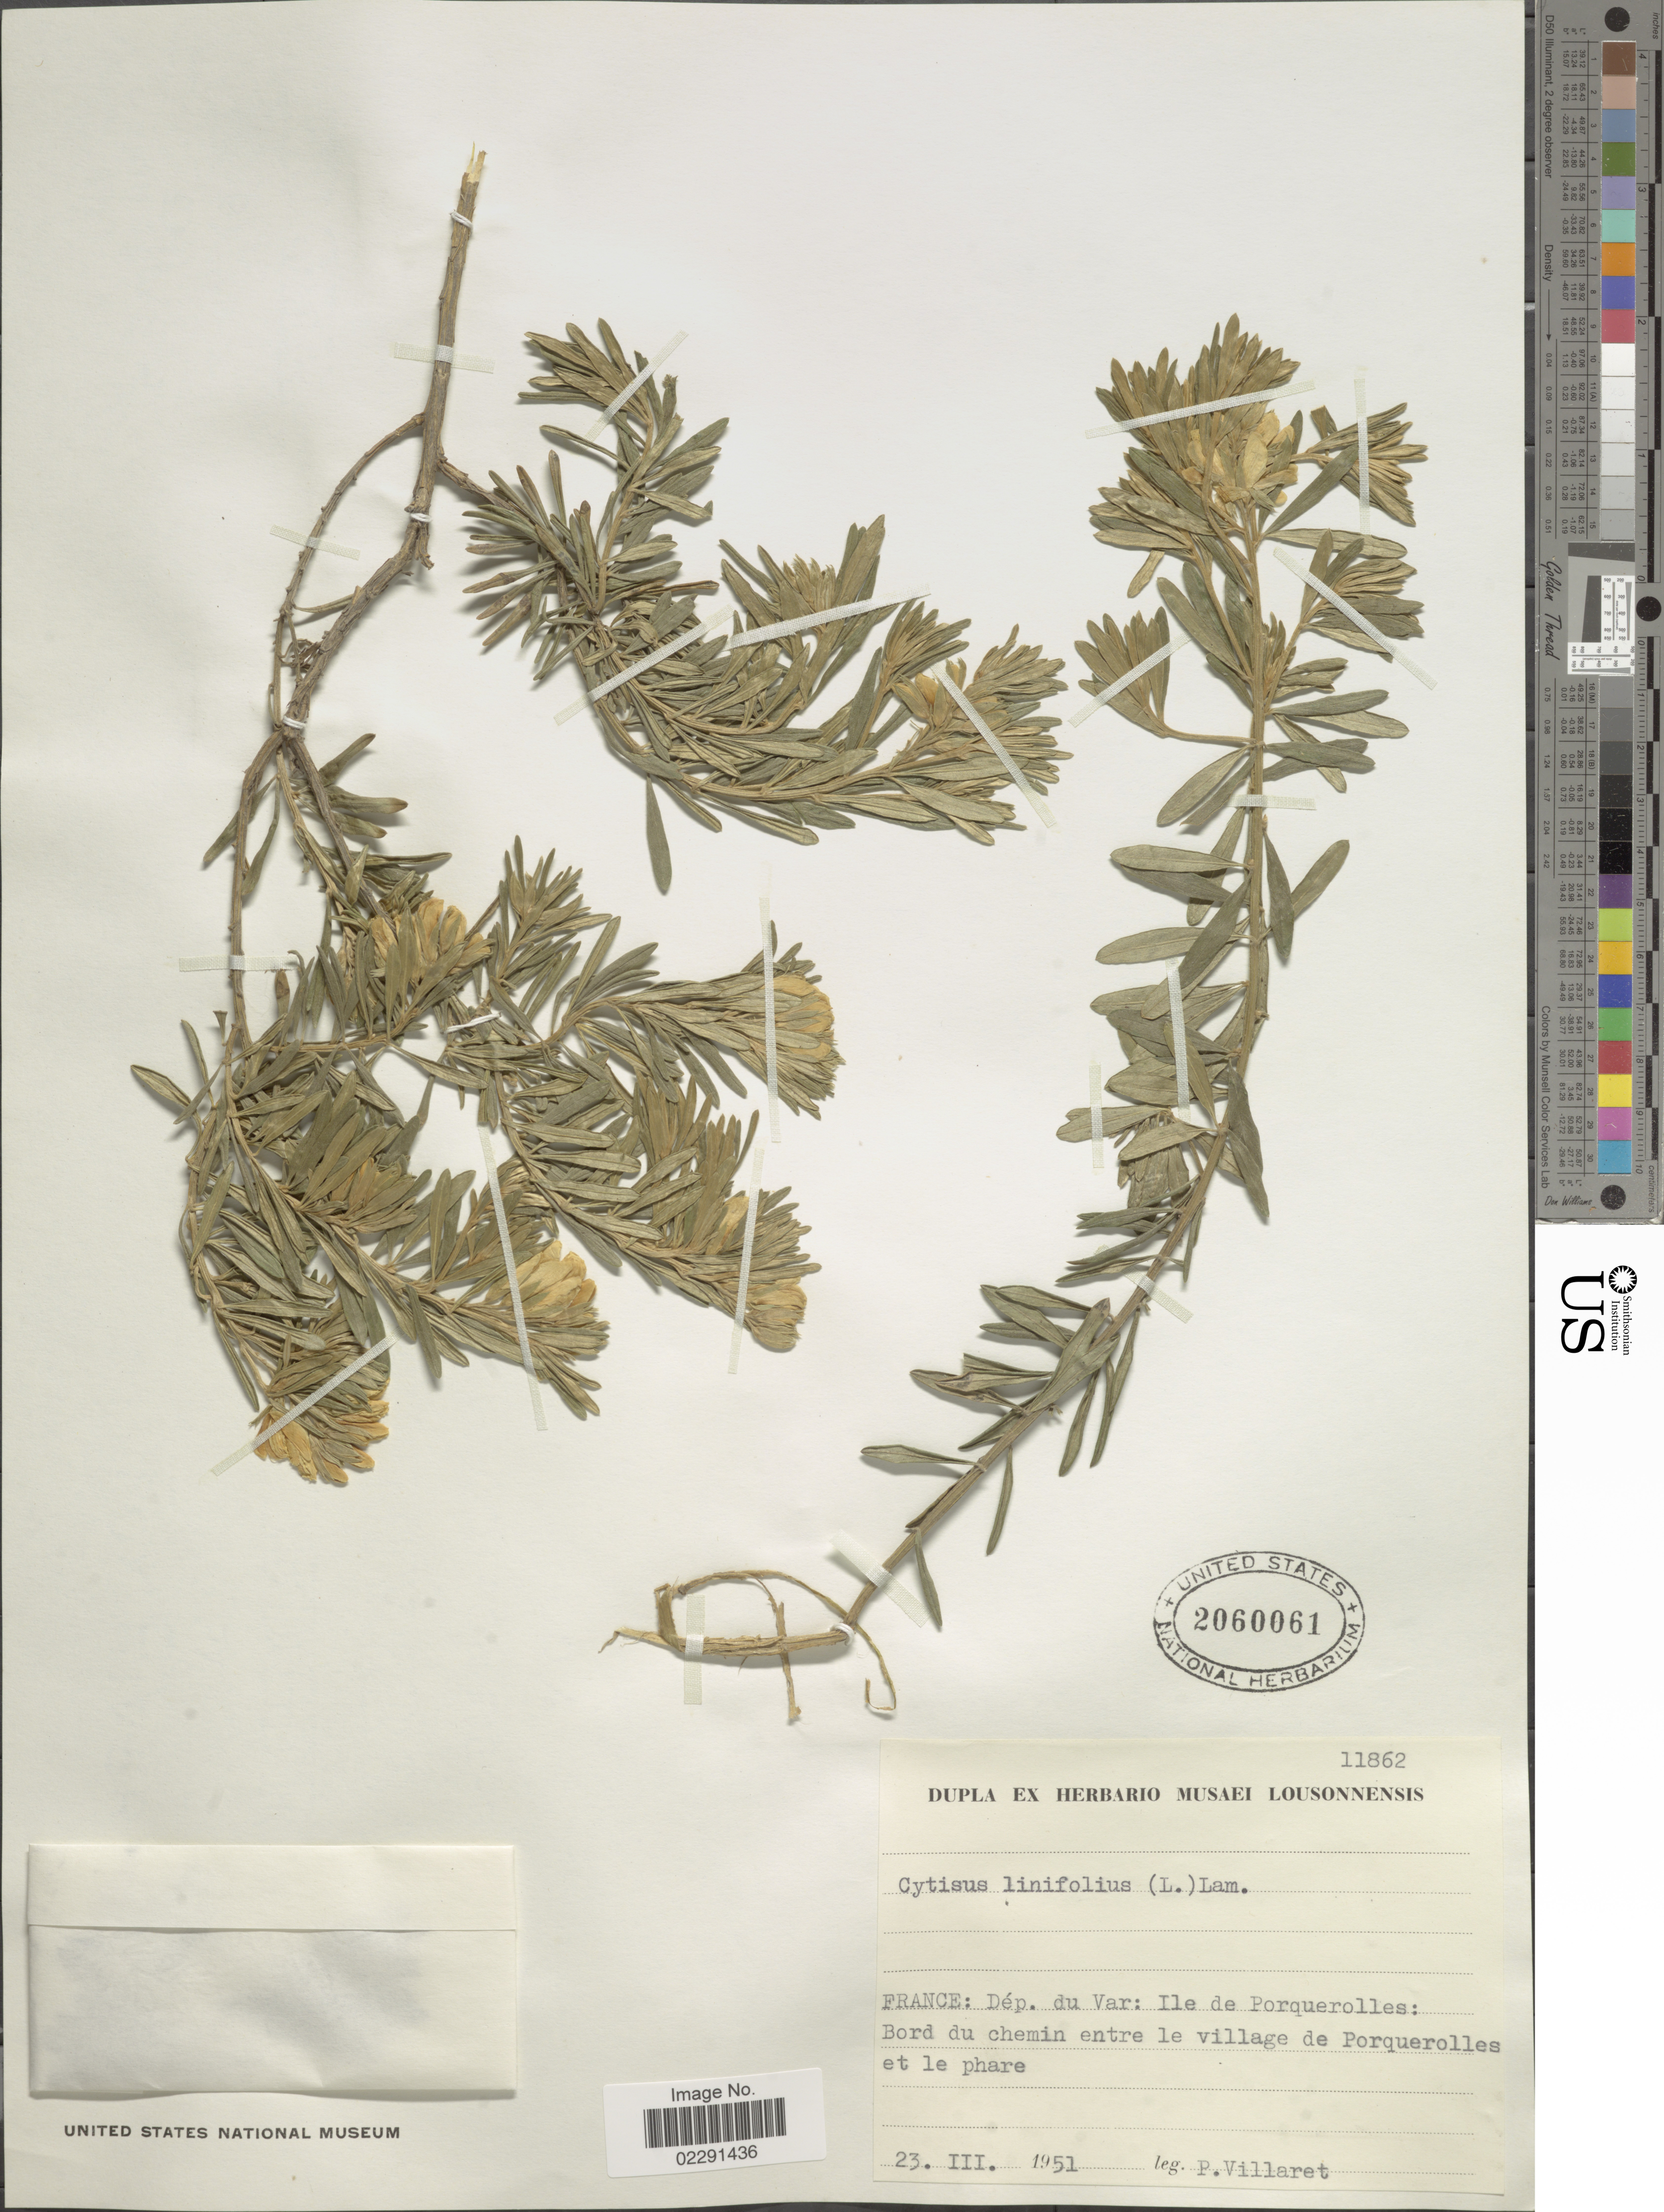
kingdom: Plantae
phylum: Tracheophyta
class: Magnoliopsida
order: Fabales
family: Fabaceae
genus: Genista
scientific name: Genista linifolia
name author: L.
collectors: P. Villaret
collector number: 11862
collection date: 1951-03-23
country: France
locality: Dep. du Var: Ile de Porquerolles: Bord du chemin entre le village de Porquerolles et le phare.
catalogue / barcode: US 2060061